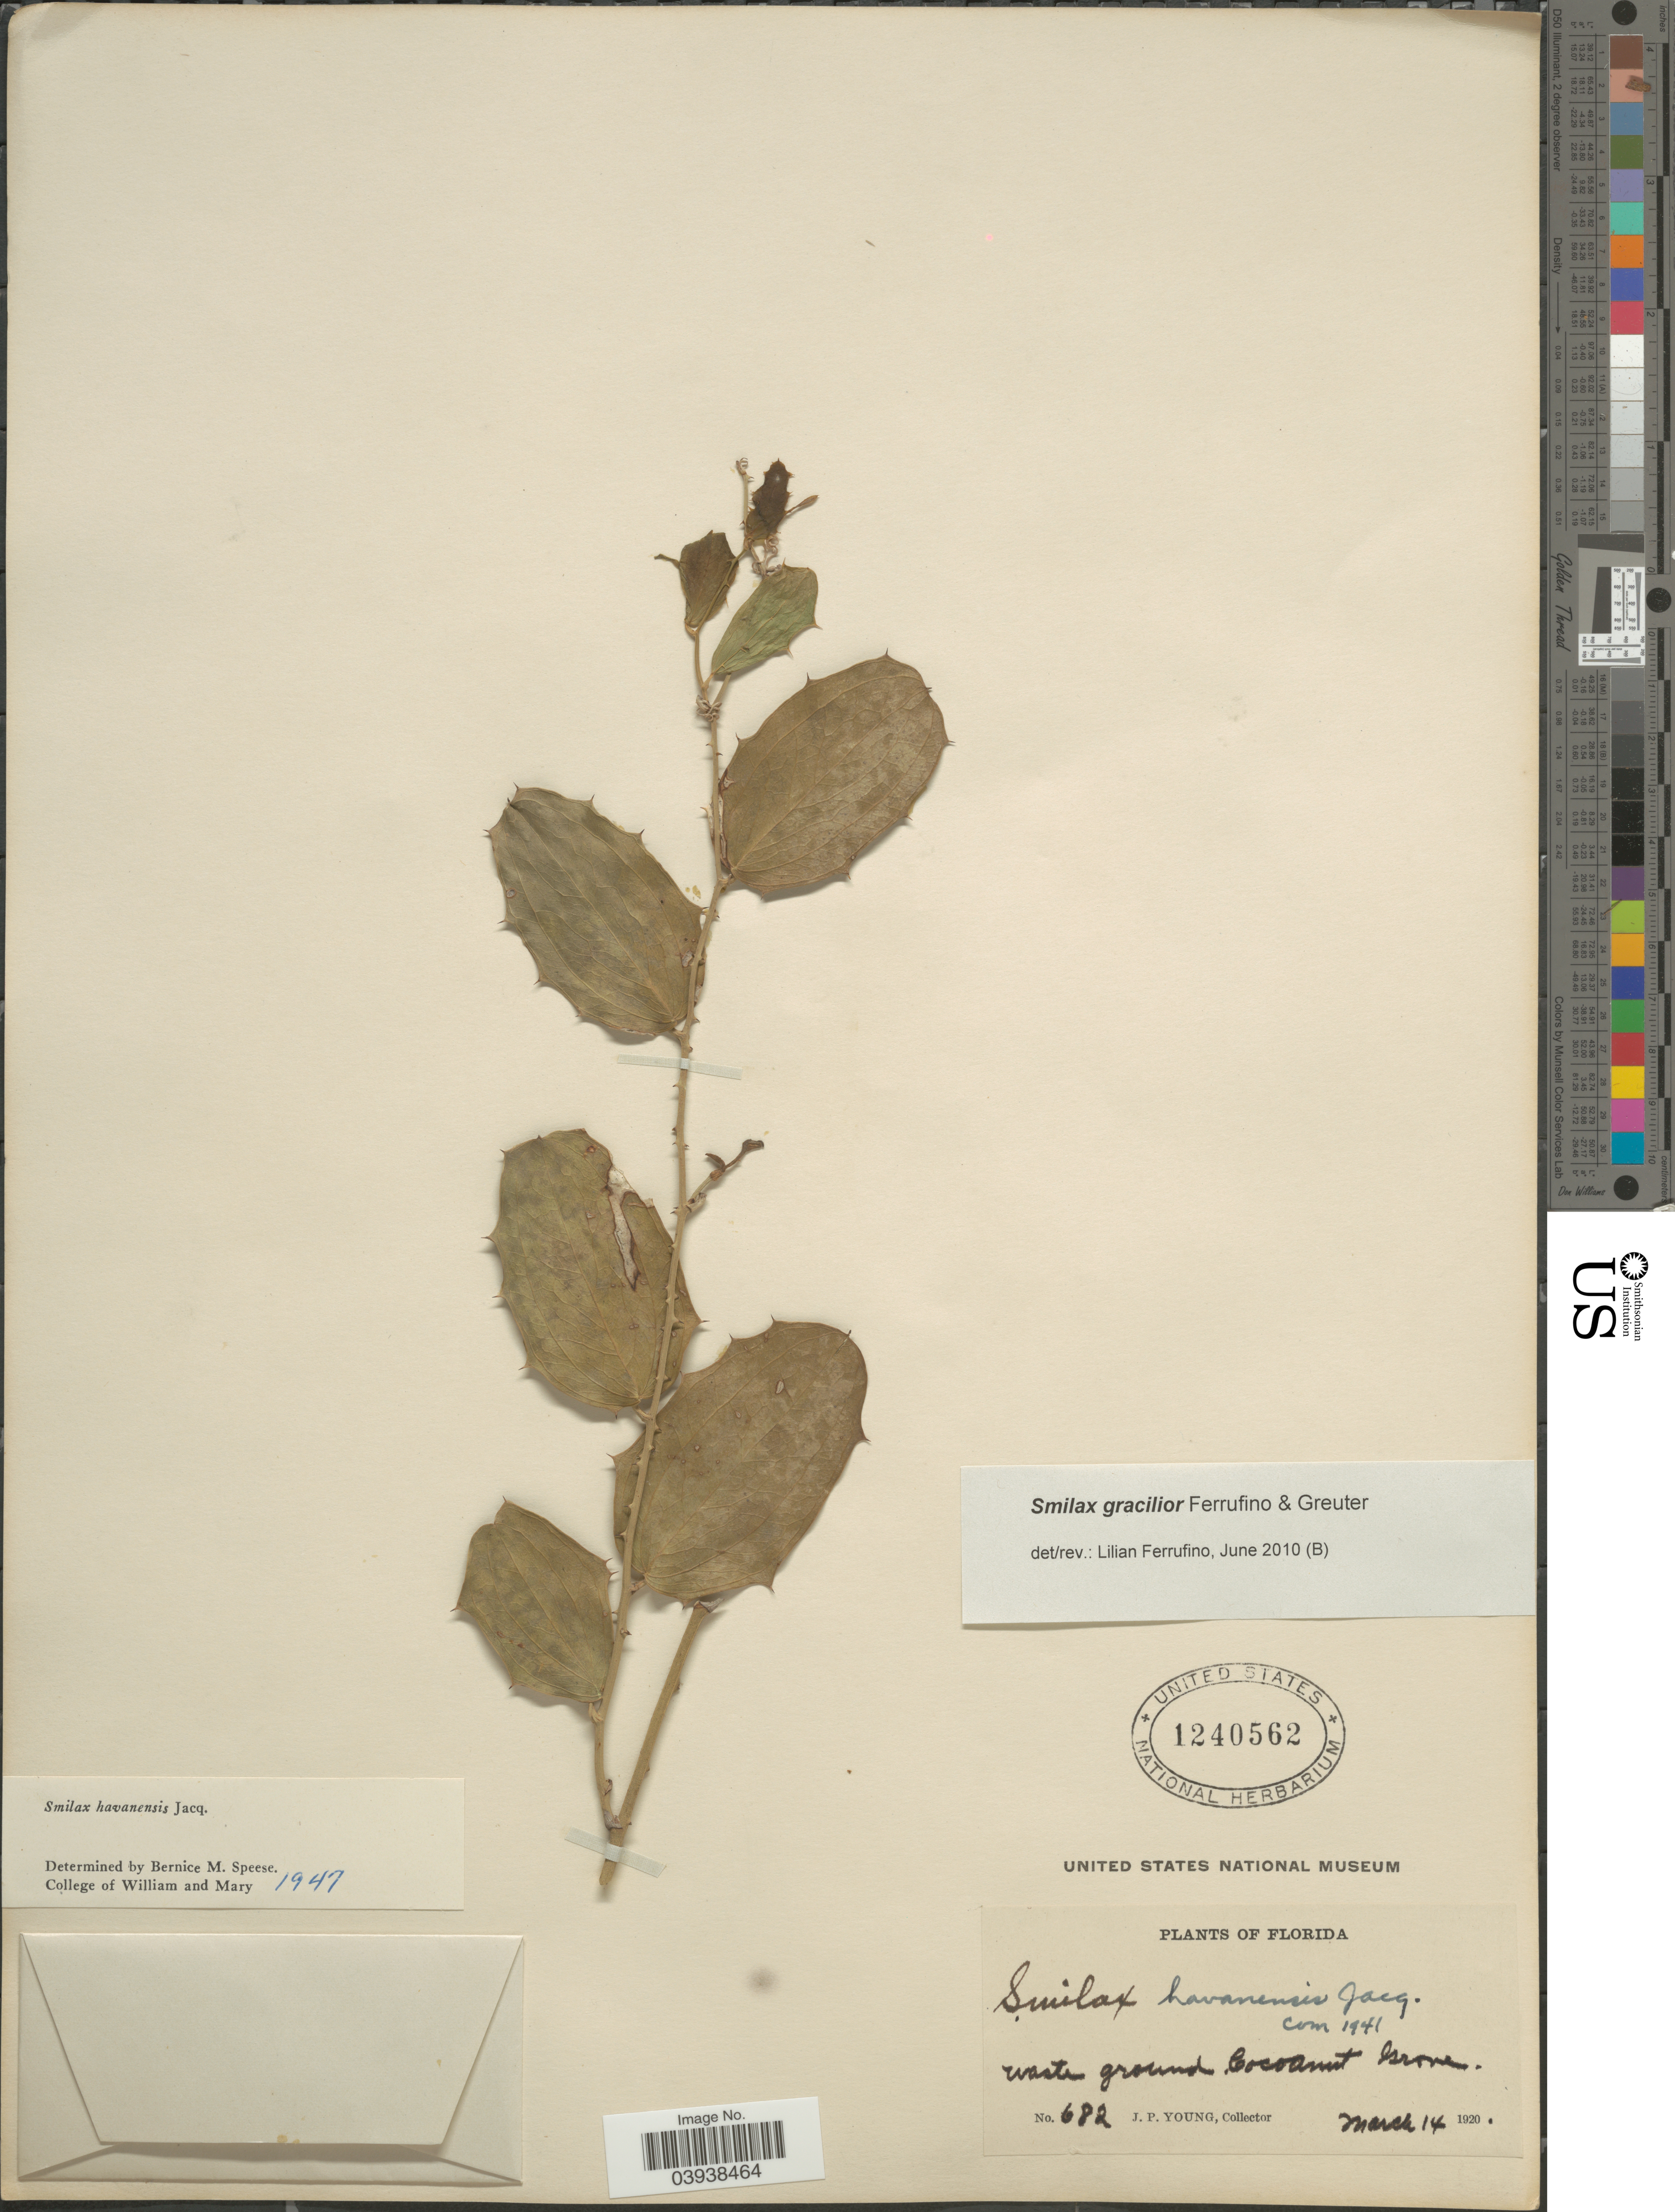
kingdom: Plantae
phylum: Tracheophyta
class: Liliopsida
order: Liliales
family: Smilacaceae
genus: Smilax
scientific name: Smilax gracilior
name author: Ferrufino & Greuter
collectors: J. P. Young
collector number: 682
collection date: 1920-03-14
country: United States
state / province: Florida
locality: Coconut Grove.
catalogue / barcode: US 1240562